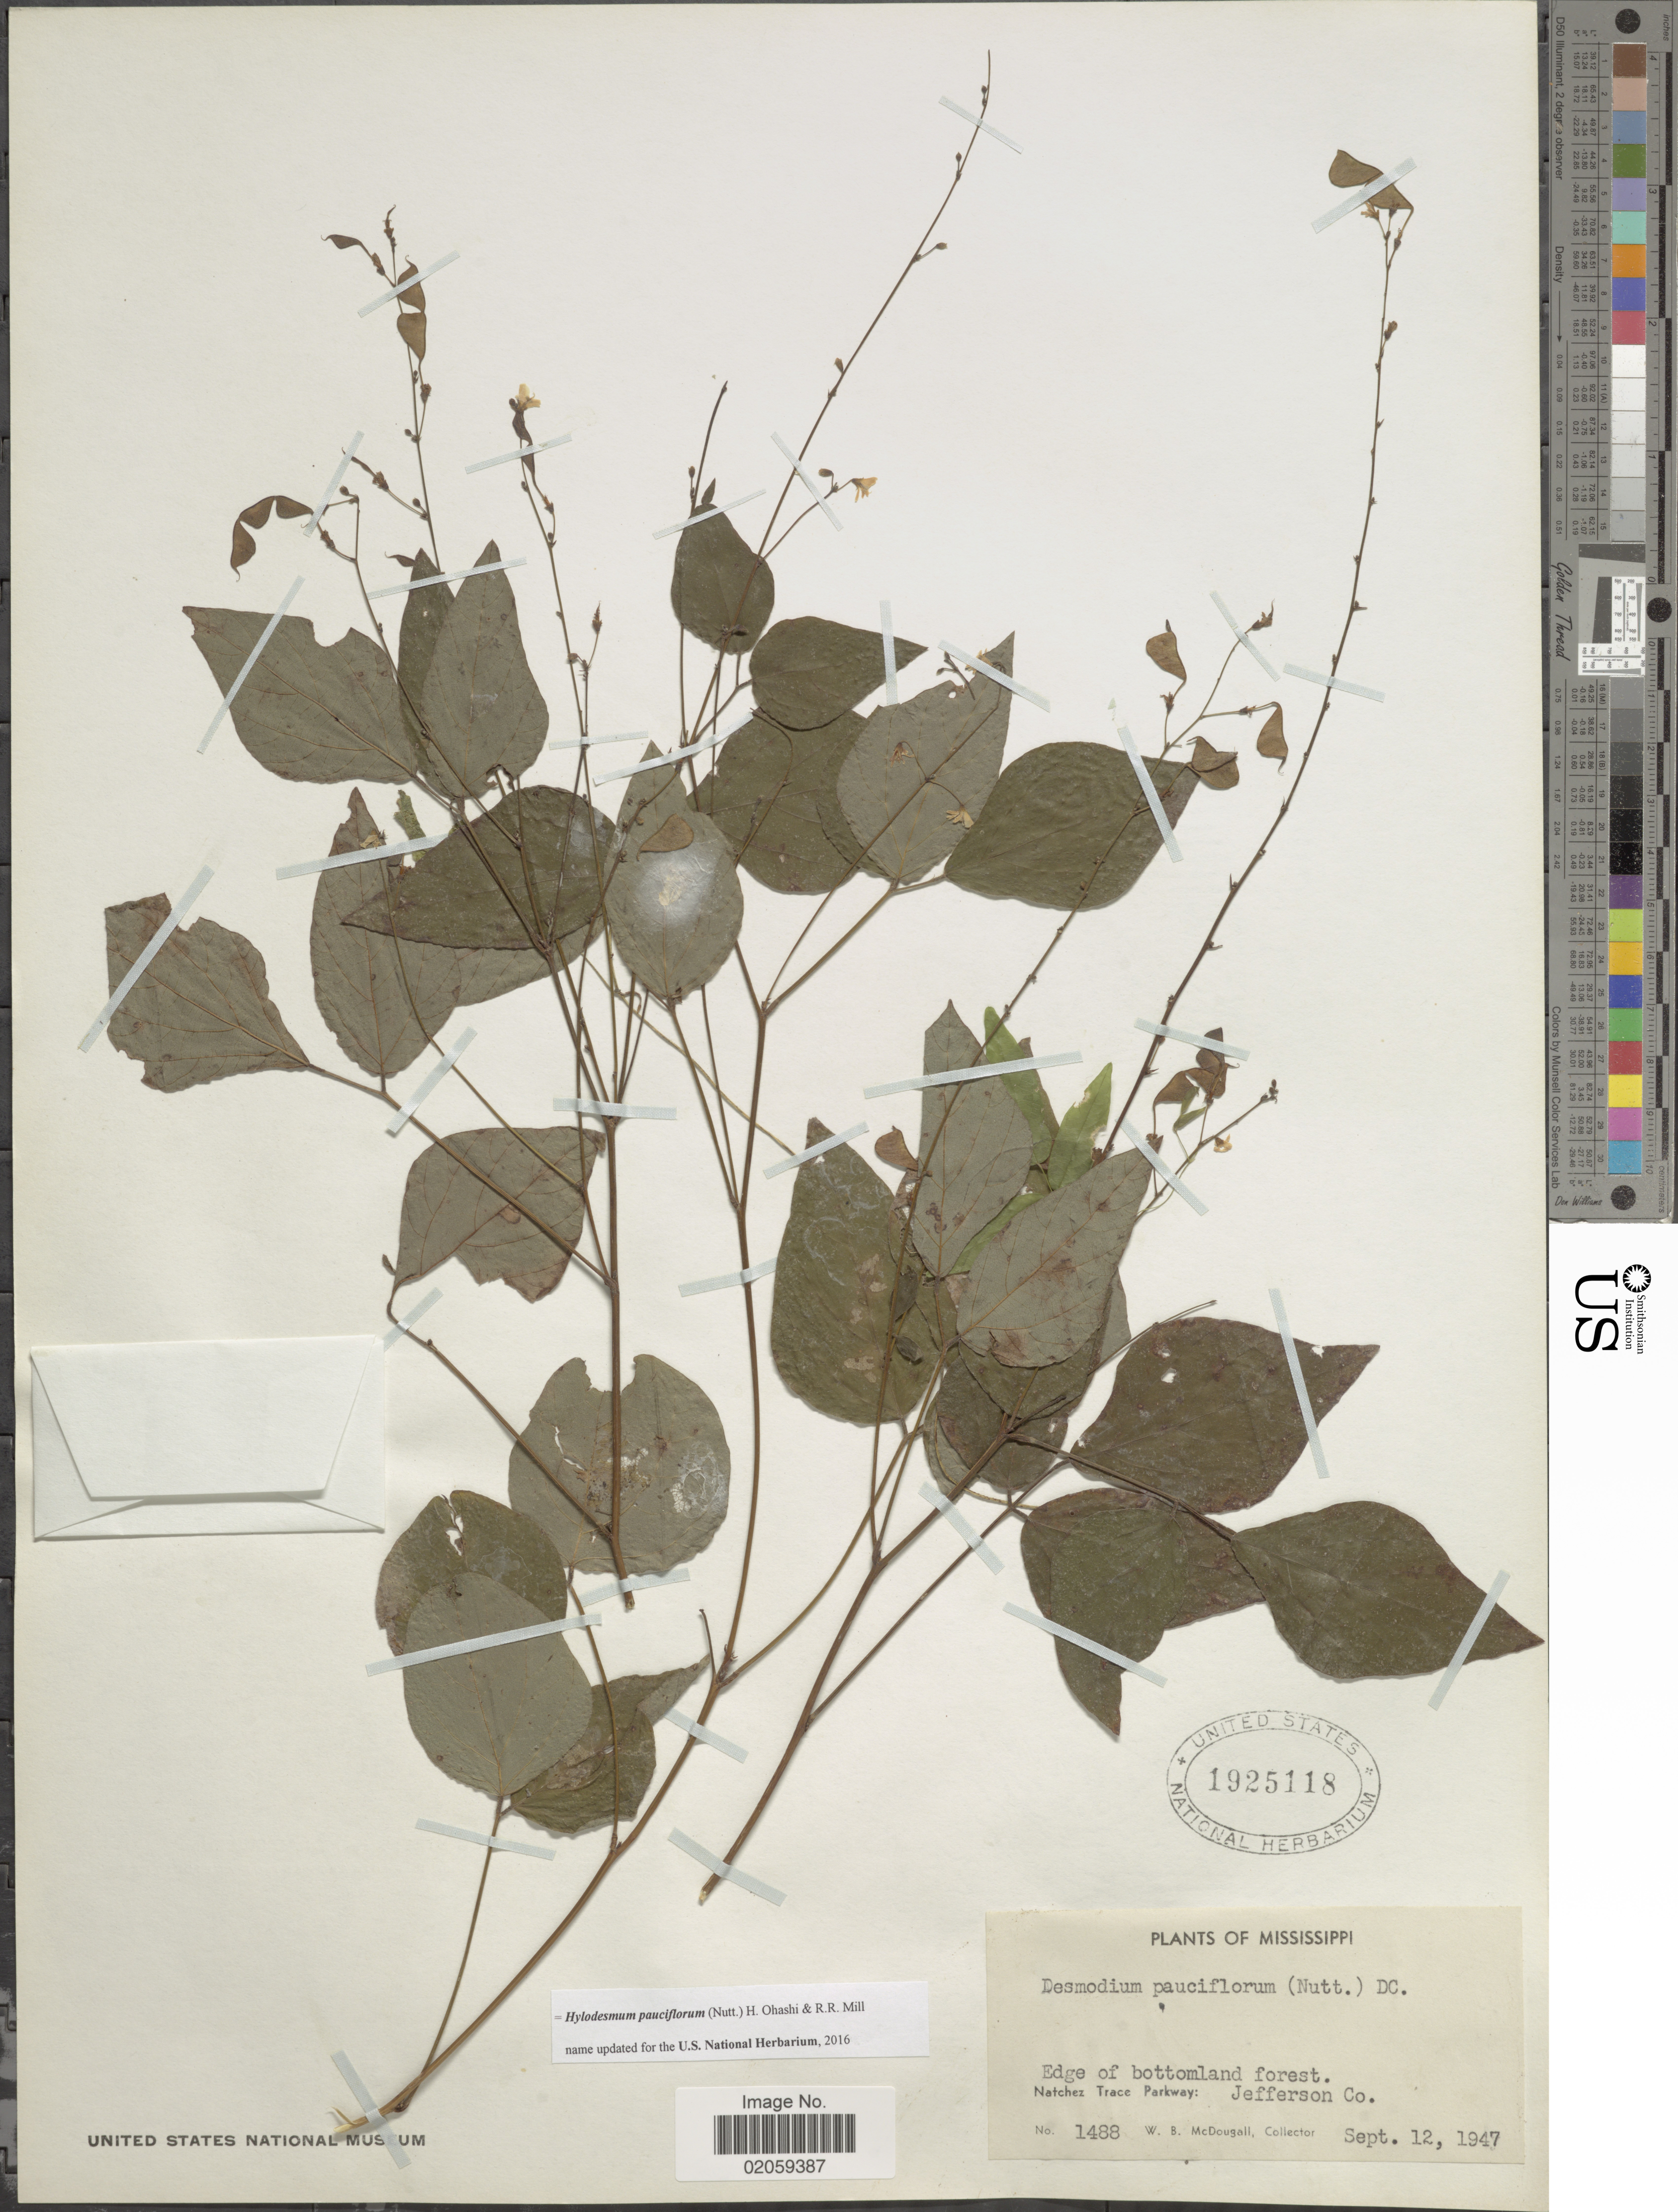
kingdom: Plantae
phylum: Tracheophyta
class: Magnoliopsida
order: Fabales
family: Fabaceae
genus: Hylodesmum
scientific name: Hylodesmum pauciflorum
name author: (Nutt.) H. Ohashi & R.R. Mill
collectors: W. B. McDougall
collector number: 1488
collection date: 1947-09-12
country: United States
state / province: Mississippi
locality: Natchez Trace Parkway, Jefferson Co.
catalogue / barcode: US 1925118